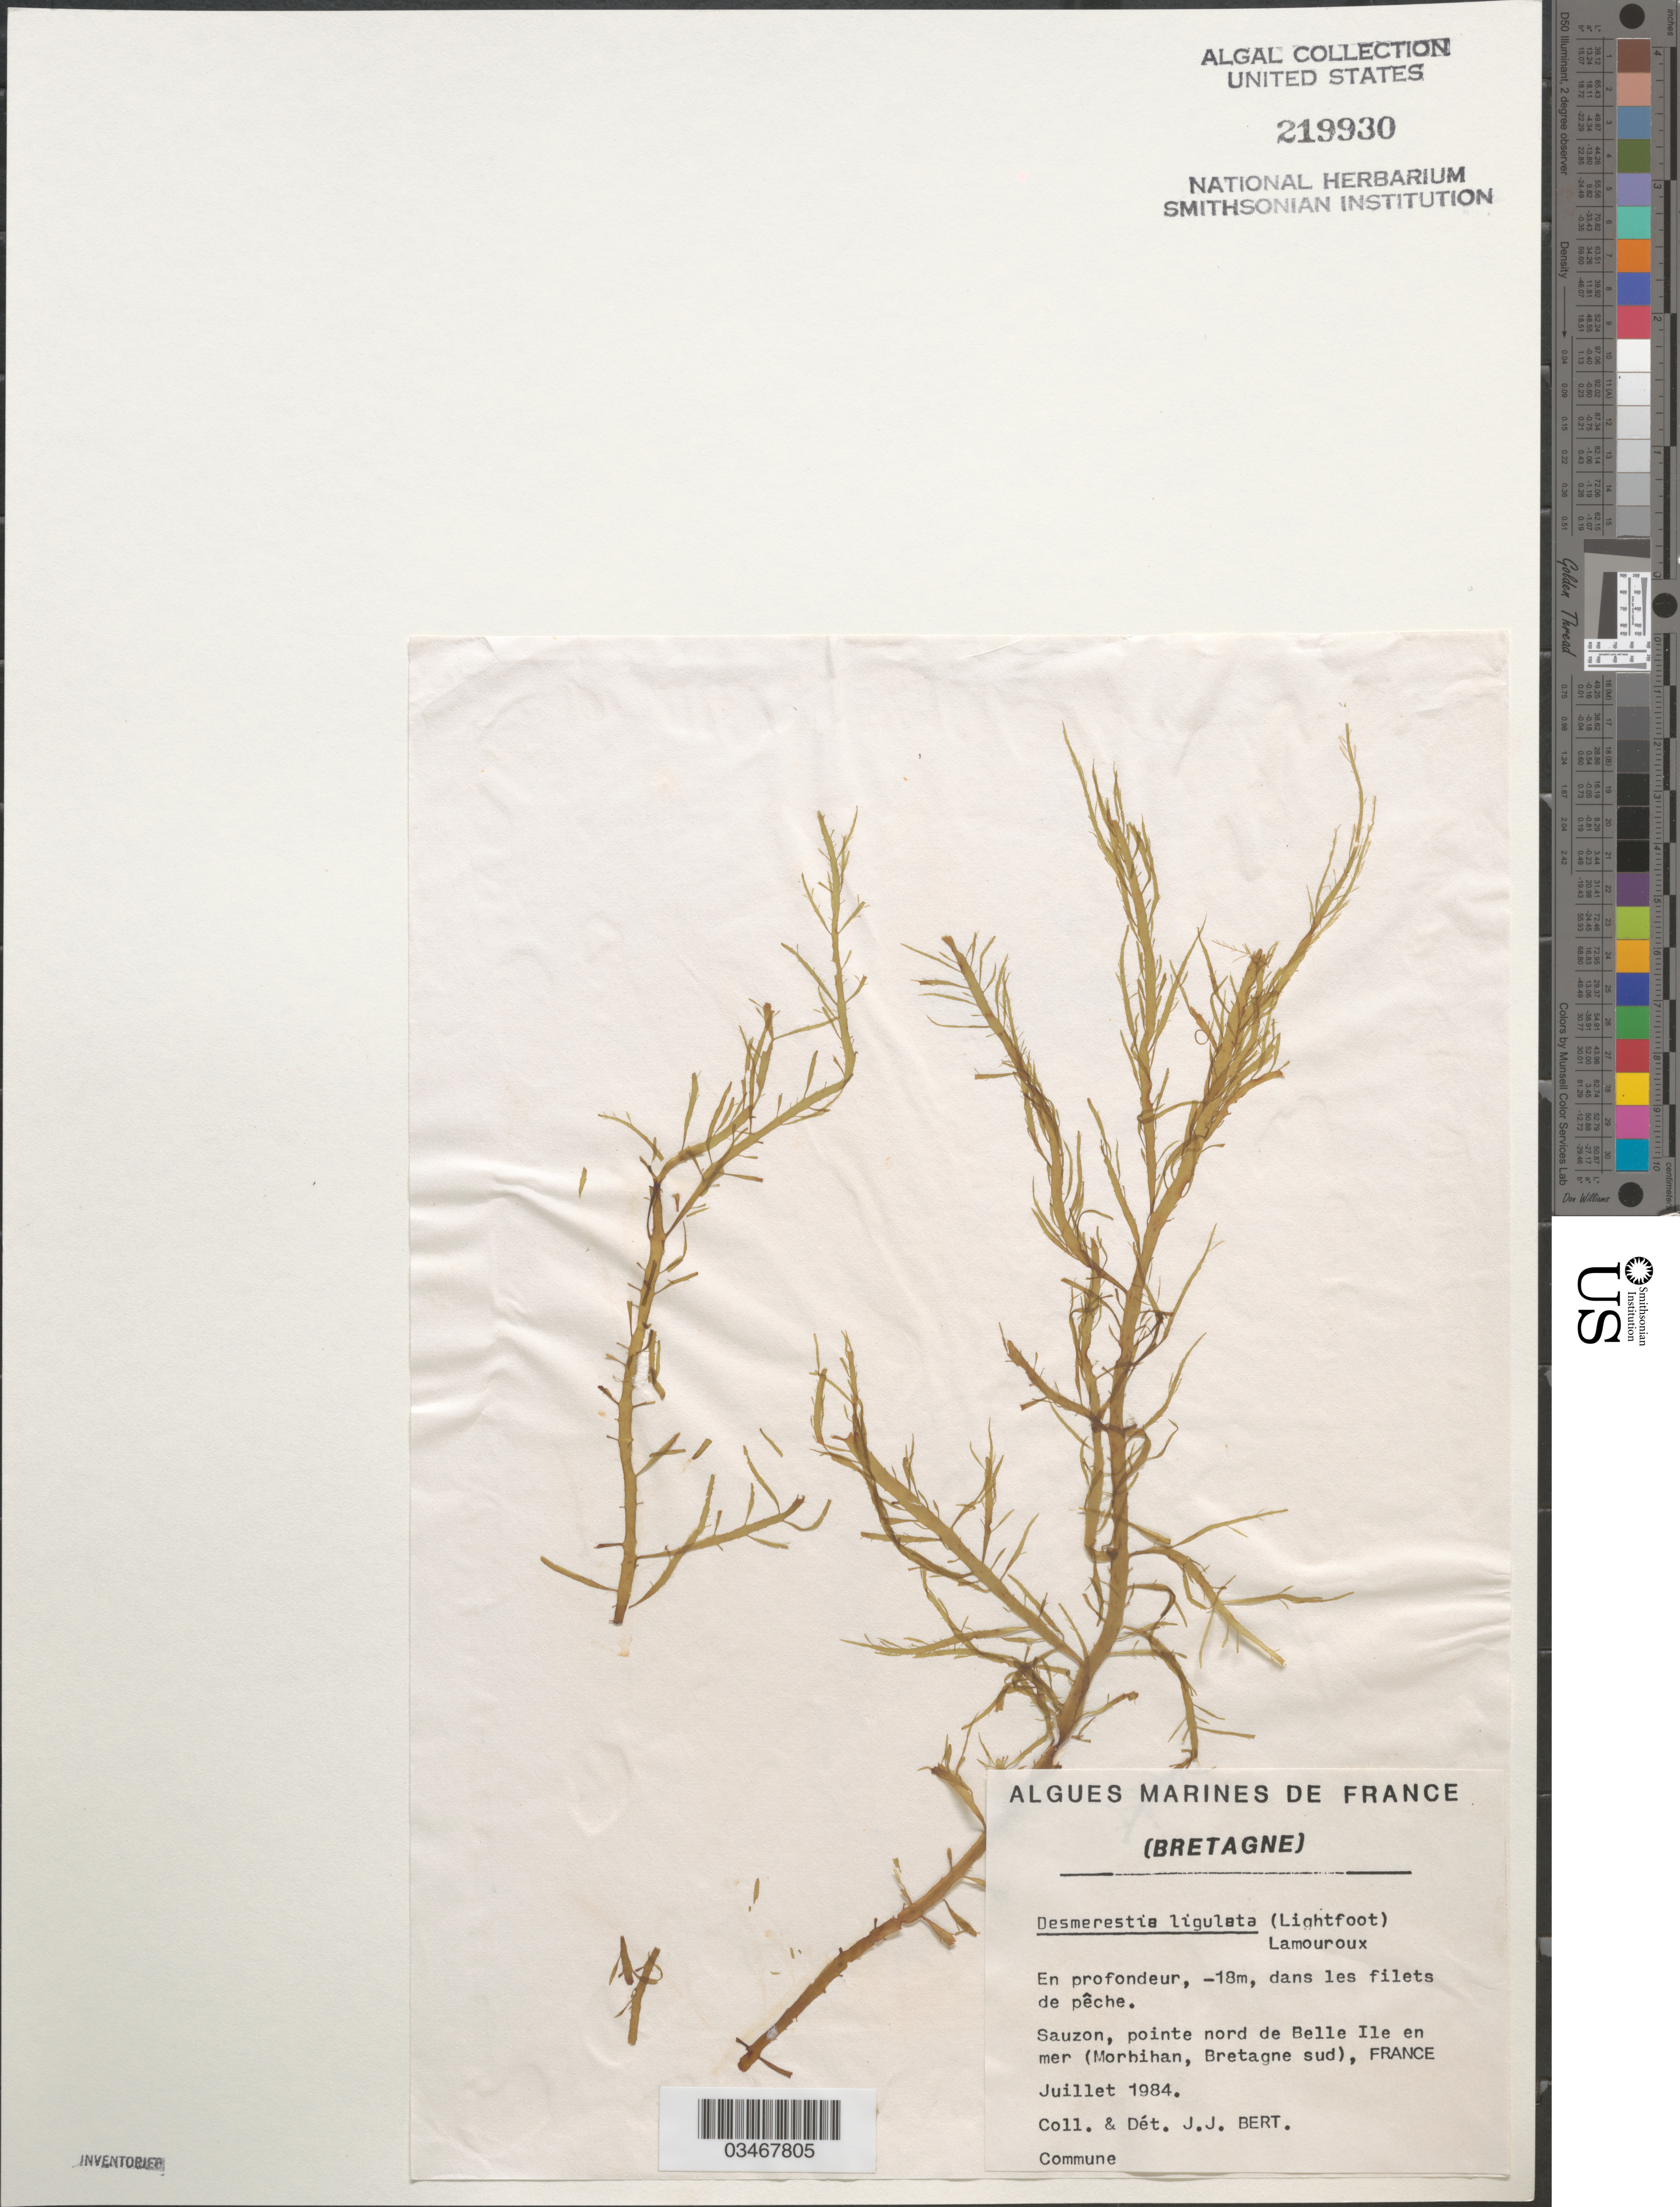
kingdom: Chromista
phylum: Ochrophyta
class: Phaeophyceae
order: Desmarestiales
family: Desmarestiaceae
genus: Desmarestia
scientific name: Desmarestia ligulata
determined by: Bert, Jean Jacques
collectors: J. Bert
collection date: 1984-07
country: France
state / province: Bretagne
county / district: Morbihan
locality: Sauzon, pointe nord de Belle Ile en mer.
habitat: En profondeur, dans les filets de peche.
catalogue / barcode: US 219930